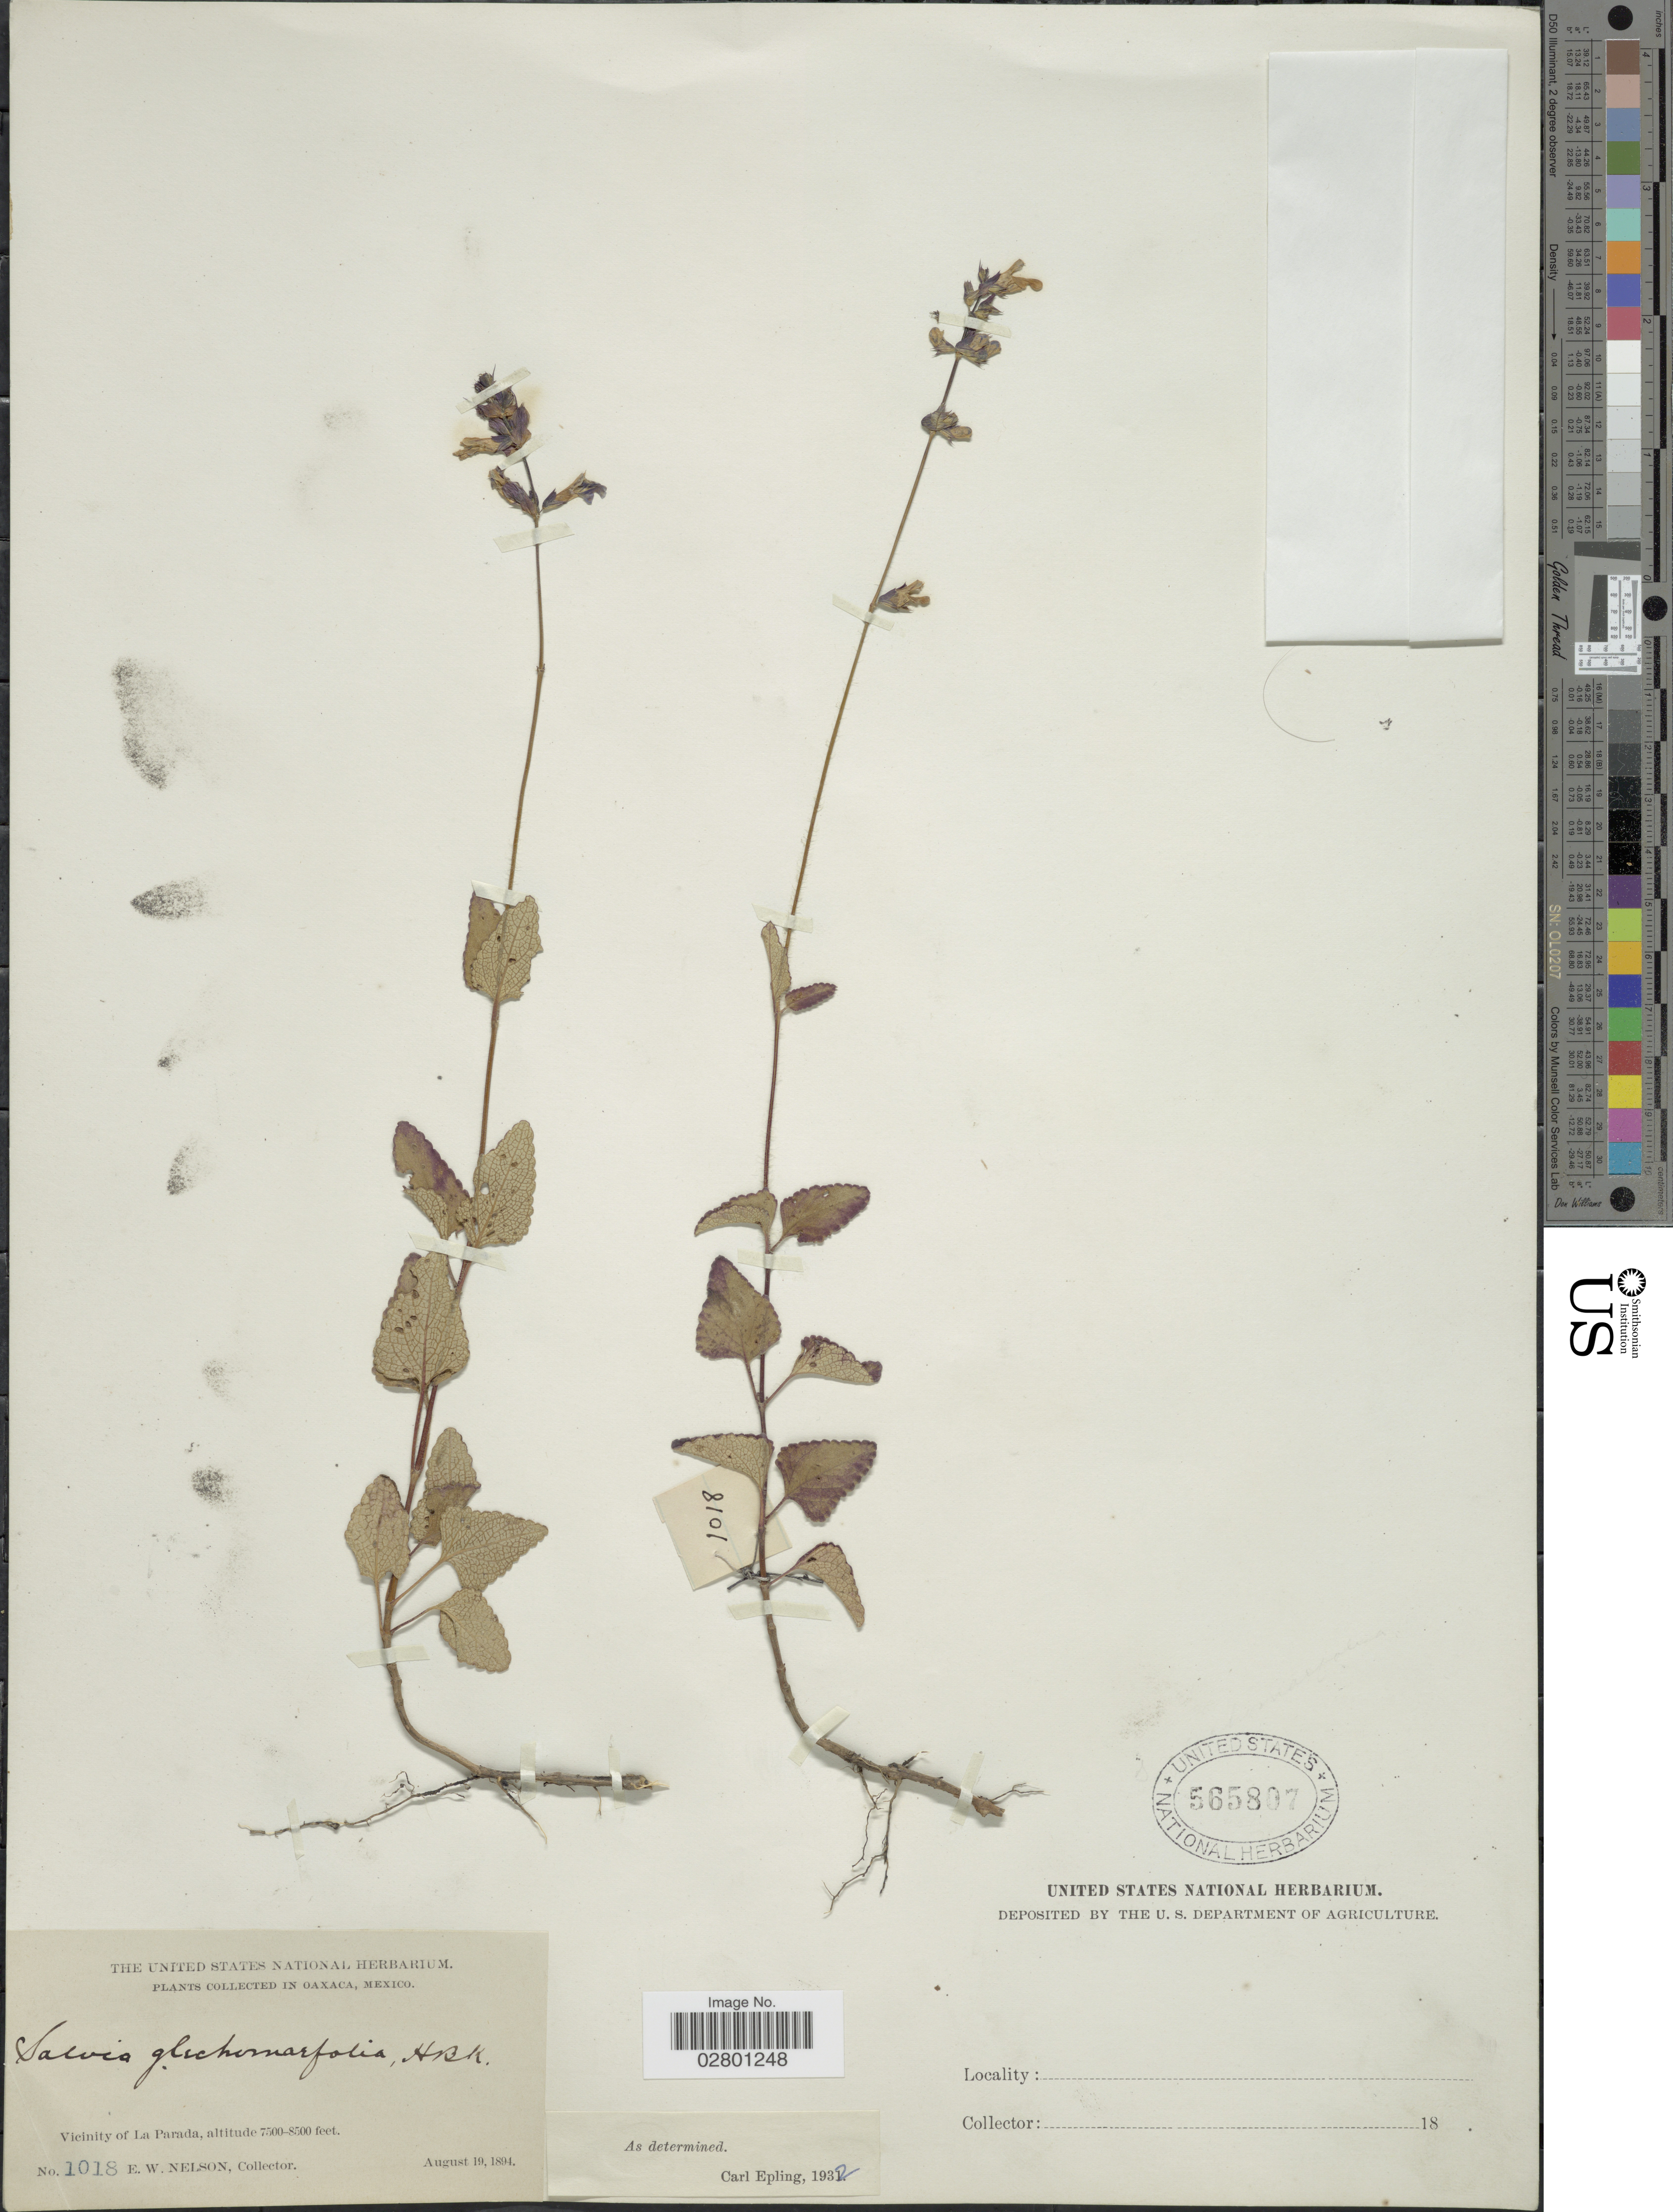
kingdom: Plantae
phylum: Tracheophyta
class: Magnoliopsida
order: Lamiales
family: Lamiaceae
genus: Salvia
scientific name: Salvia glechomaefolia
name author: Kunth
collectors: E. W. Nelson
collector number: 1018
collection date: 1894-08-19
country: Mexico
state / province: Oaxaca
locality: Vicinity of La Parada.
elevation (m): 2286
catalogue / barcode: US 565807